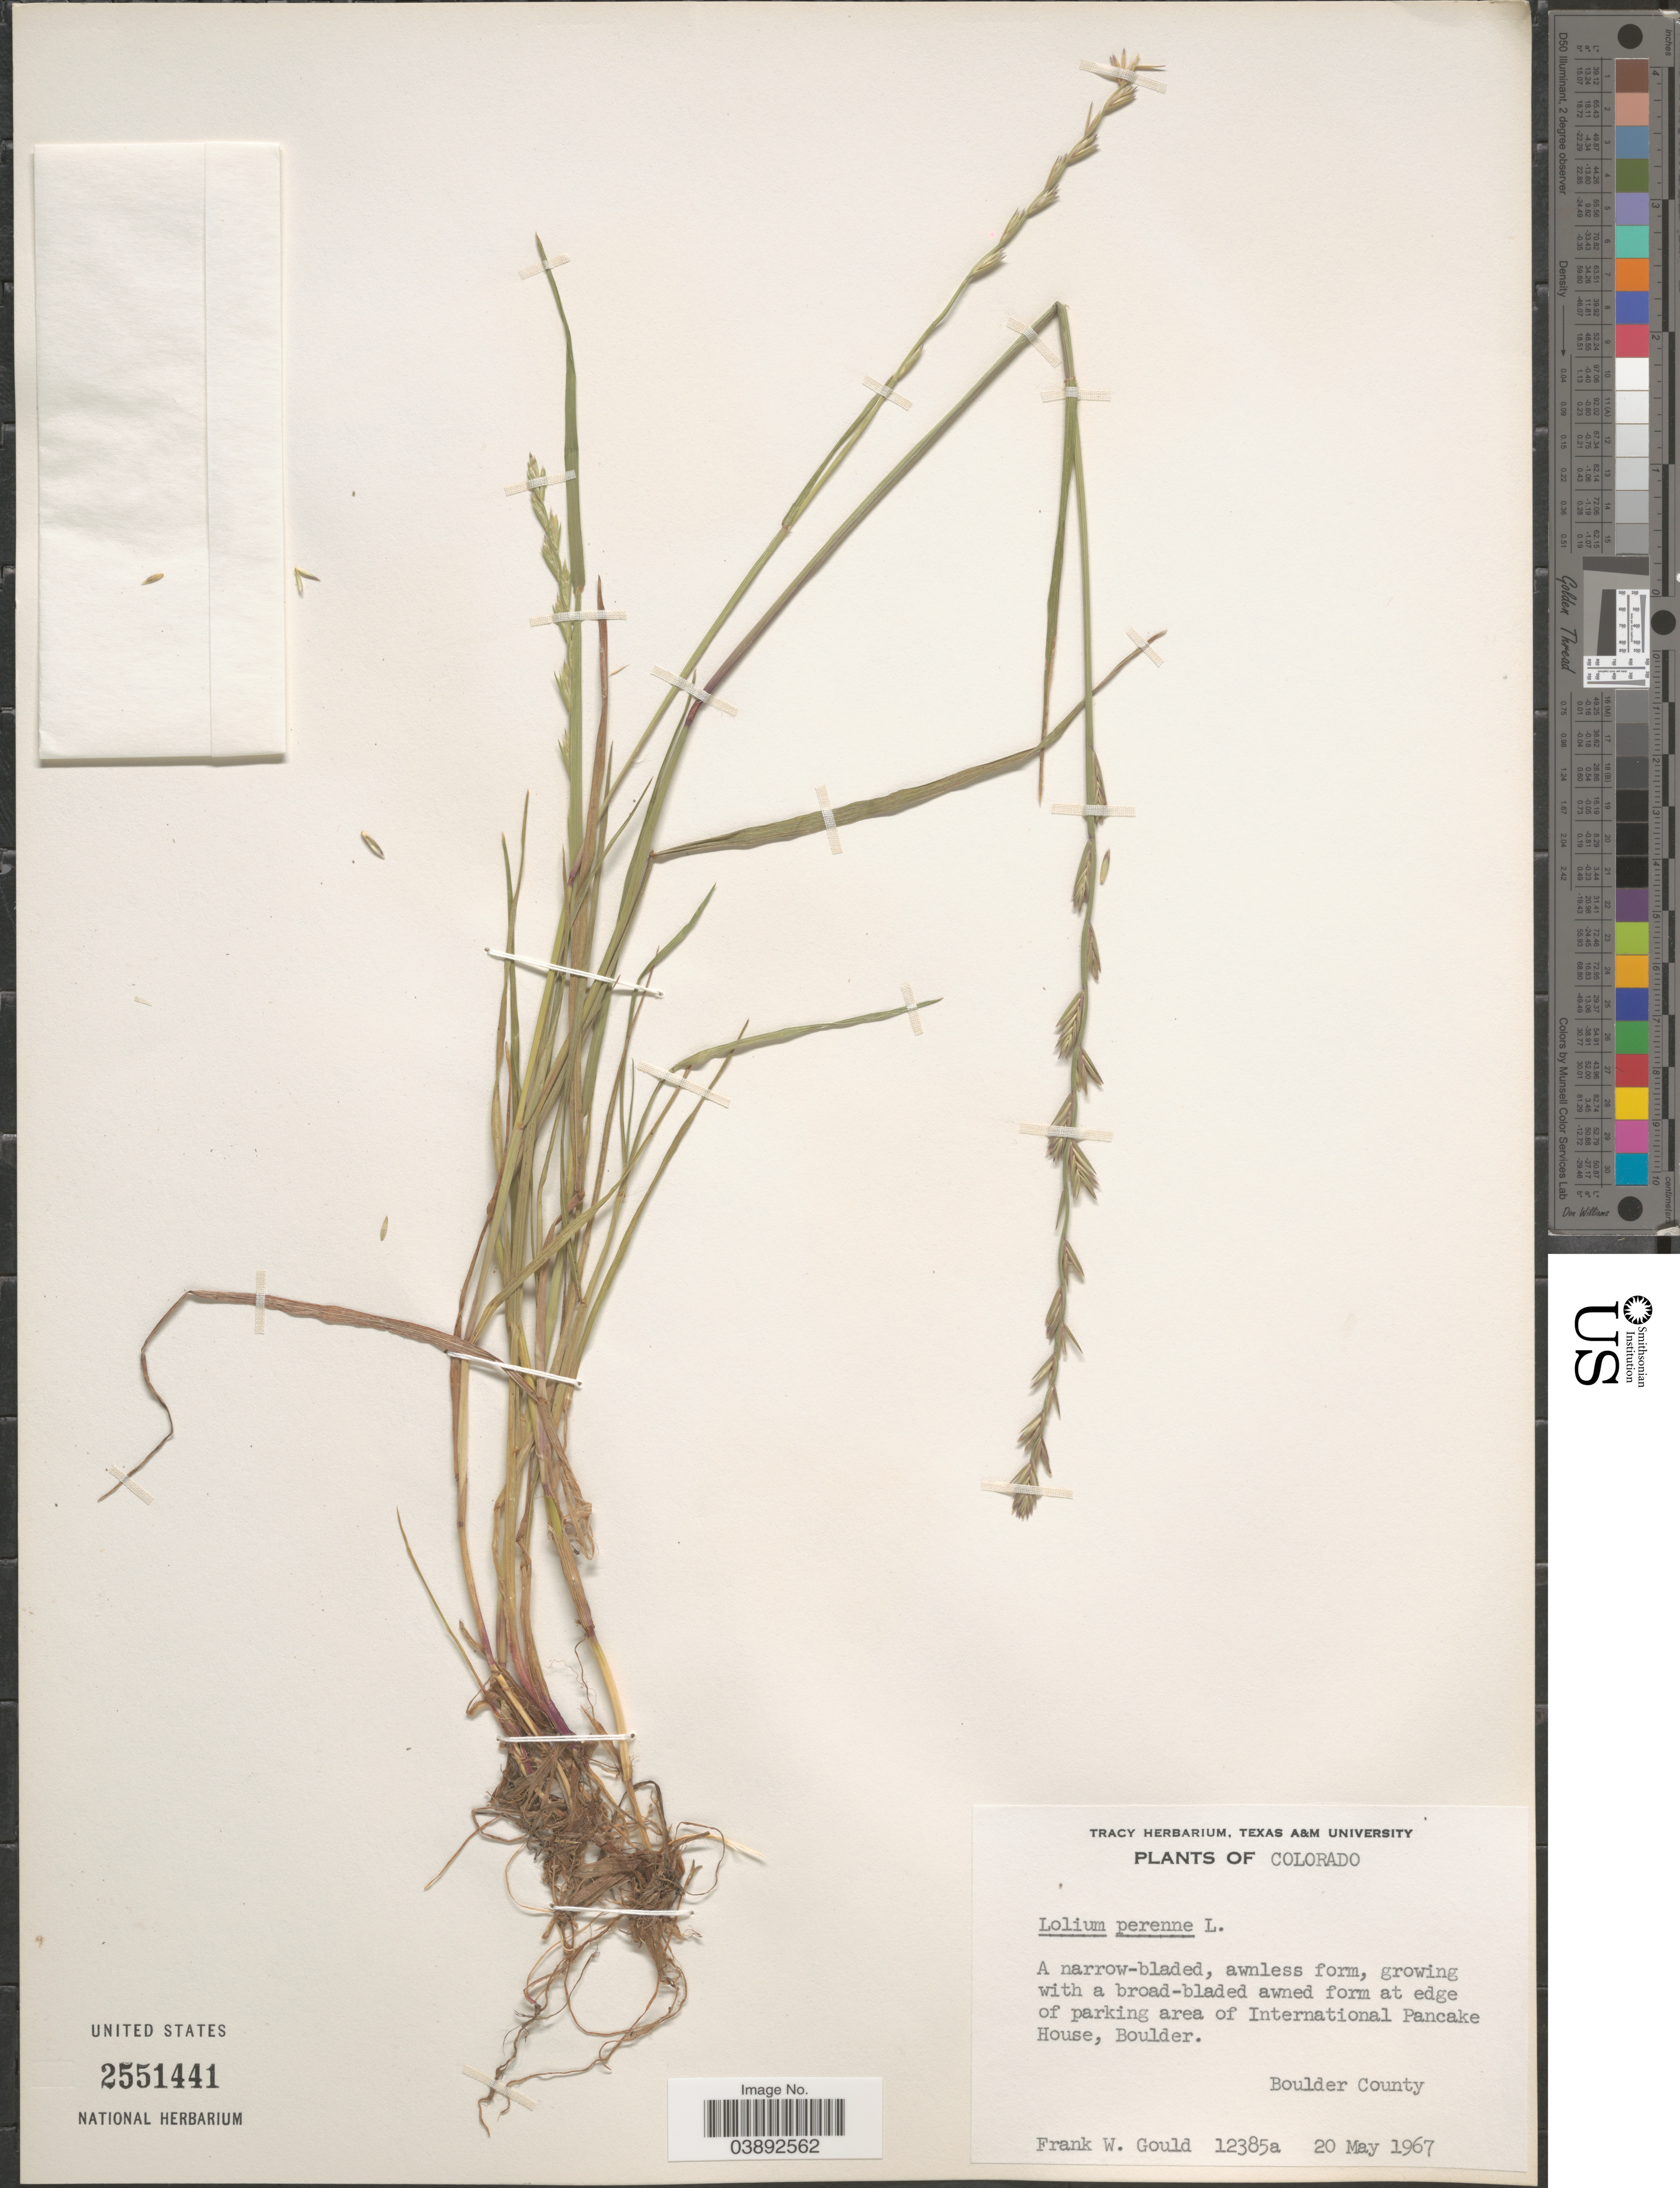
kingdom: Plantae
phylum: Tracheophyta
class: Liliopsida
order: Poales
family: Poaceae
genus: Lolium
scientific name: Lolium perenne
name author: L.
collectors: F. W. Gould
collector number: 12385a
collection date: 1967-05-20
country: United States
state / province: Colorado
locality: At edge of parking area of International Pancake House, Boulder. Boulder County.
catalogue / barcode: US 2551441